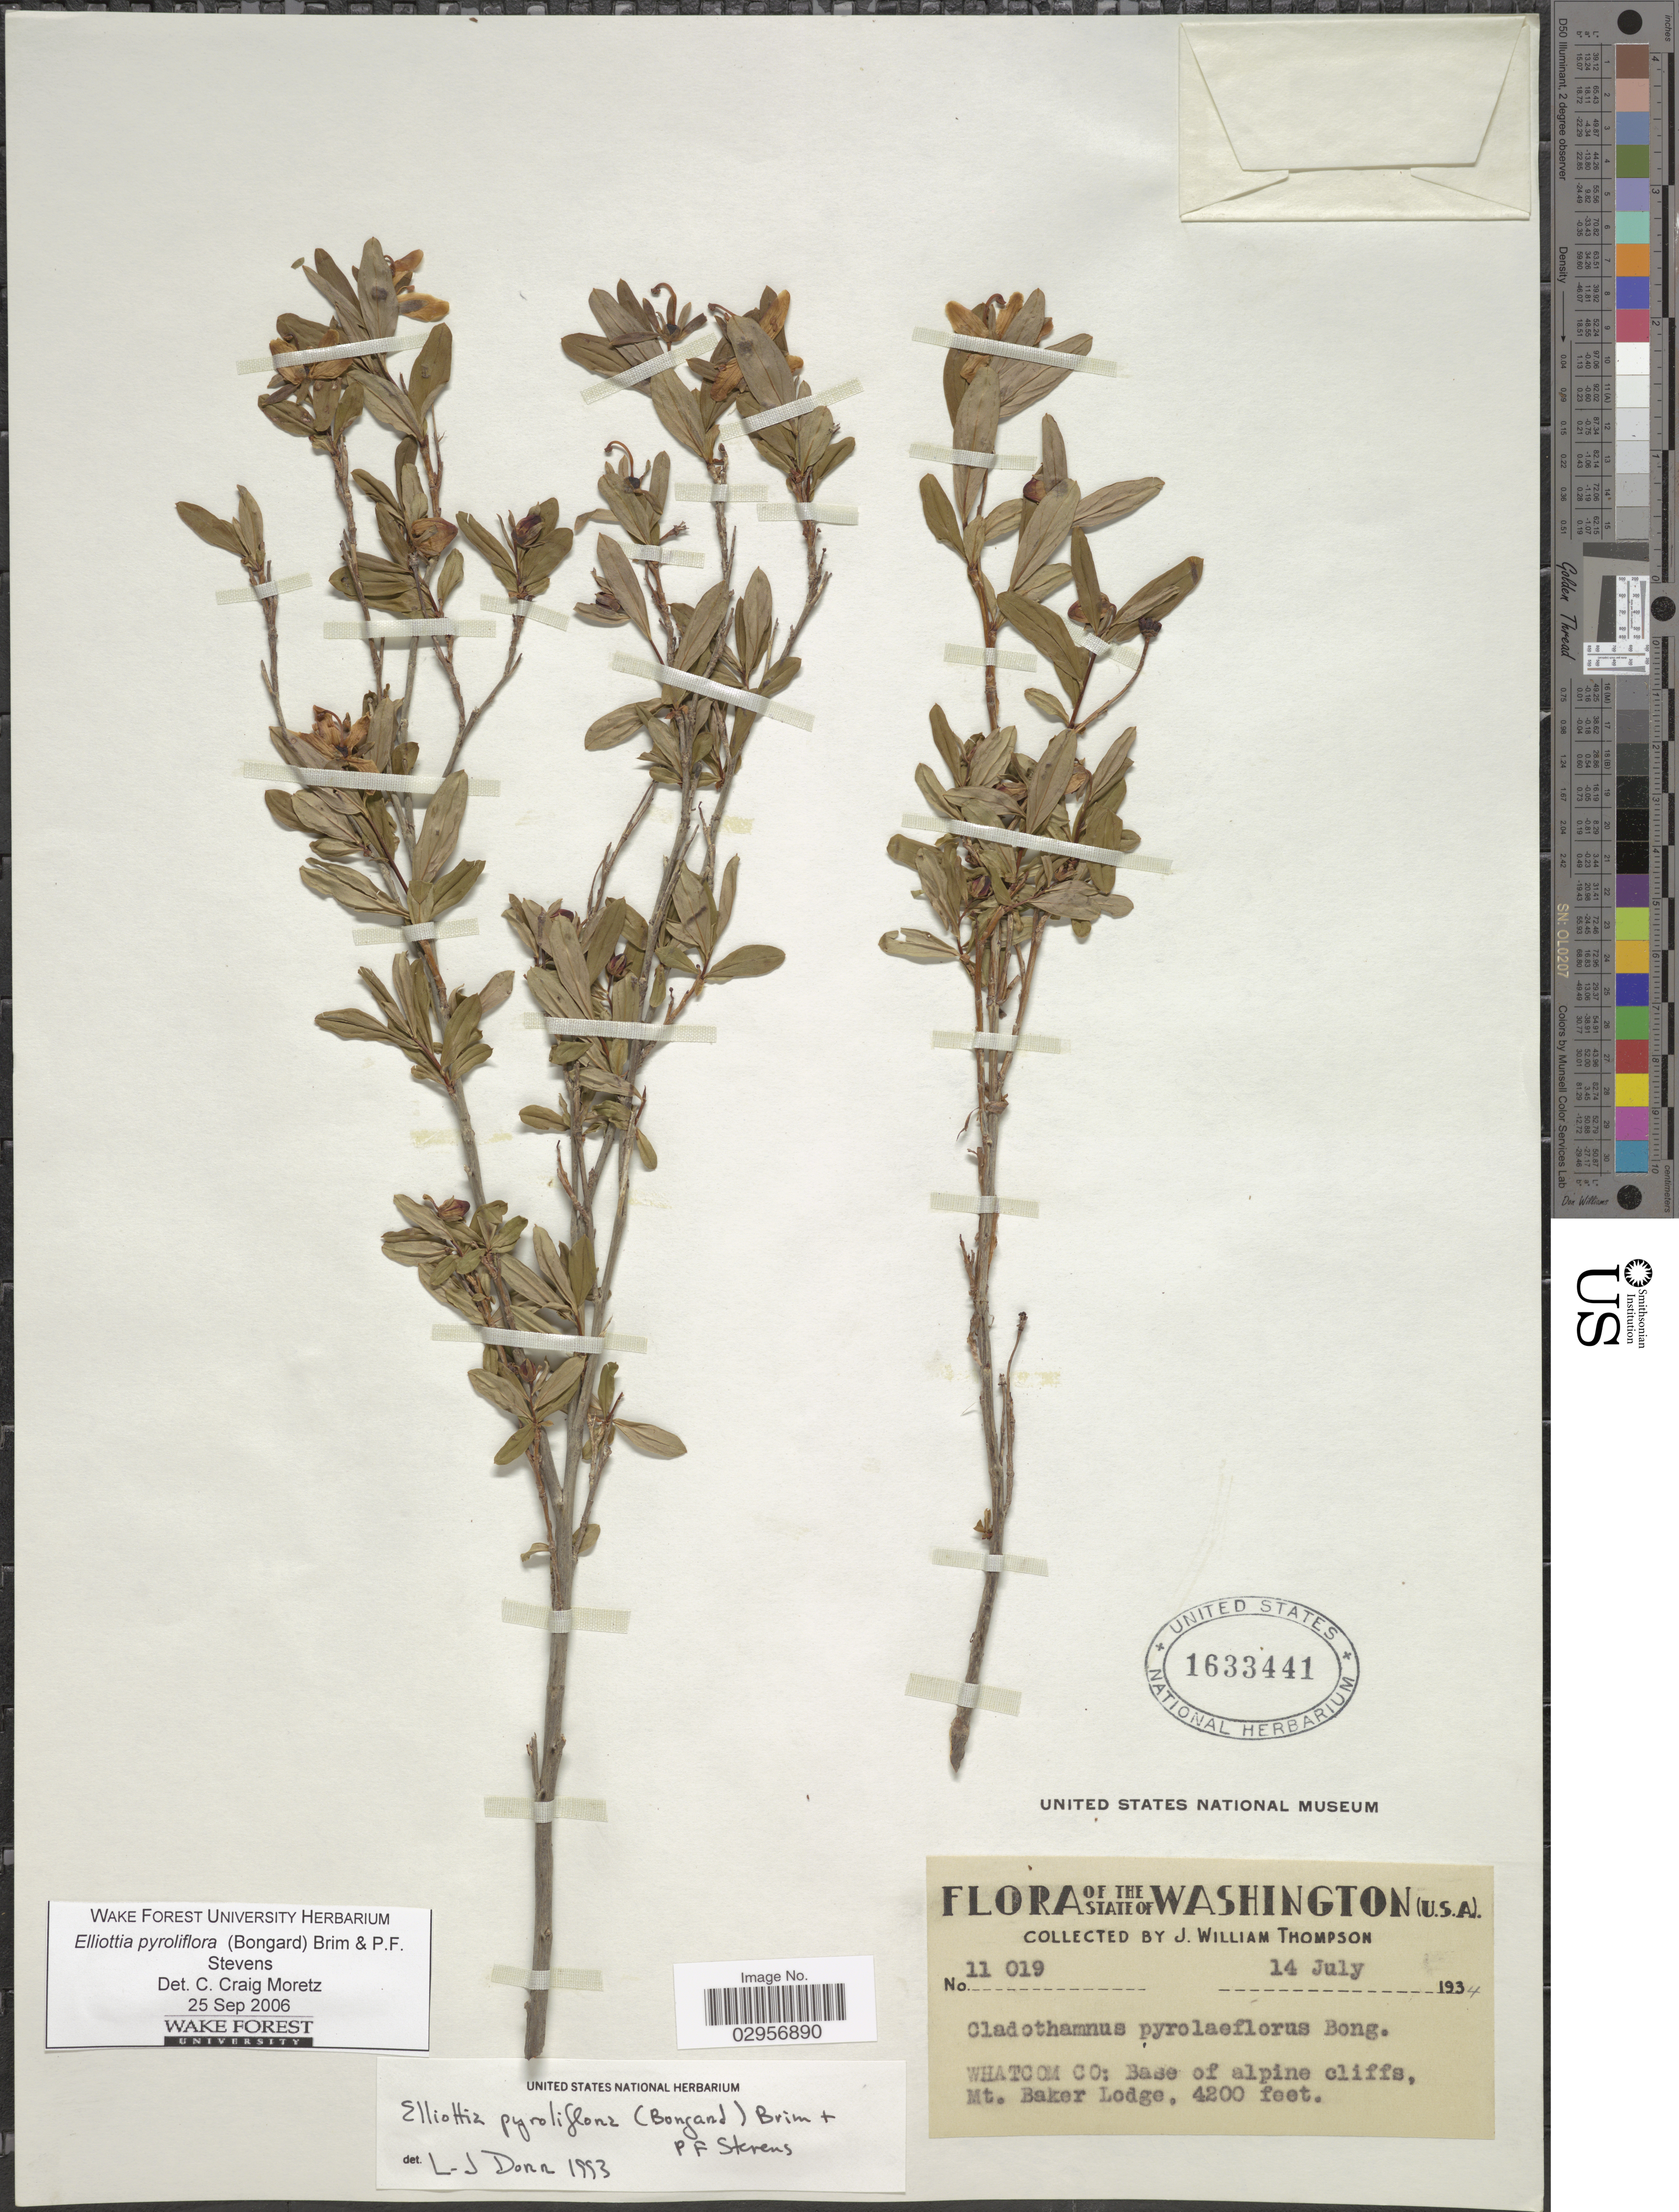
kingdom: Plantae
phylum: Tracheophyta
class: Magnoliopsida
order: Ericales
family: Ericaceae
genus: Elliottia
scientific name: Elliottia pyroliflora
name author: (Bong.) P.F. Stevens & Brim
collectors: J. W. Thompson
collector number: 11019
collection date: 1934-07-14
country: United States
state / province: Washington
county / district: Whitman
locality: Whatcom Co: Base of alpine cliffs, Mt. Baker Lodge.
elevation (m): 1280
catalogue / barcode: US 1633441